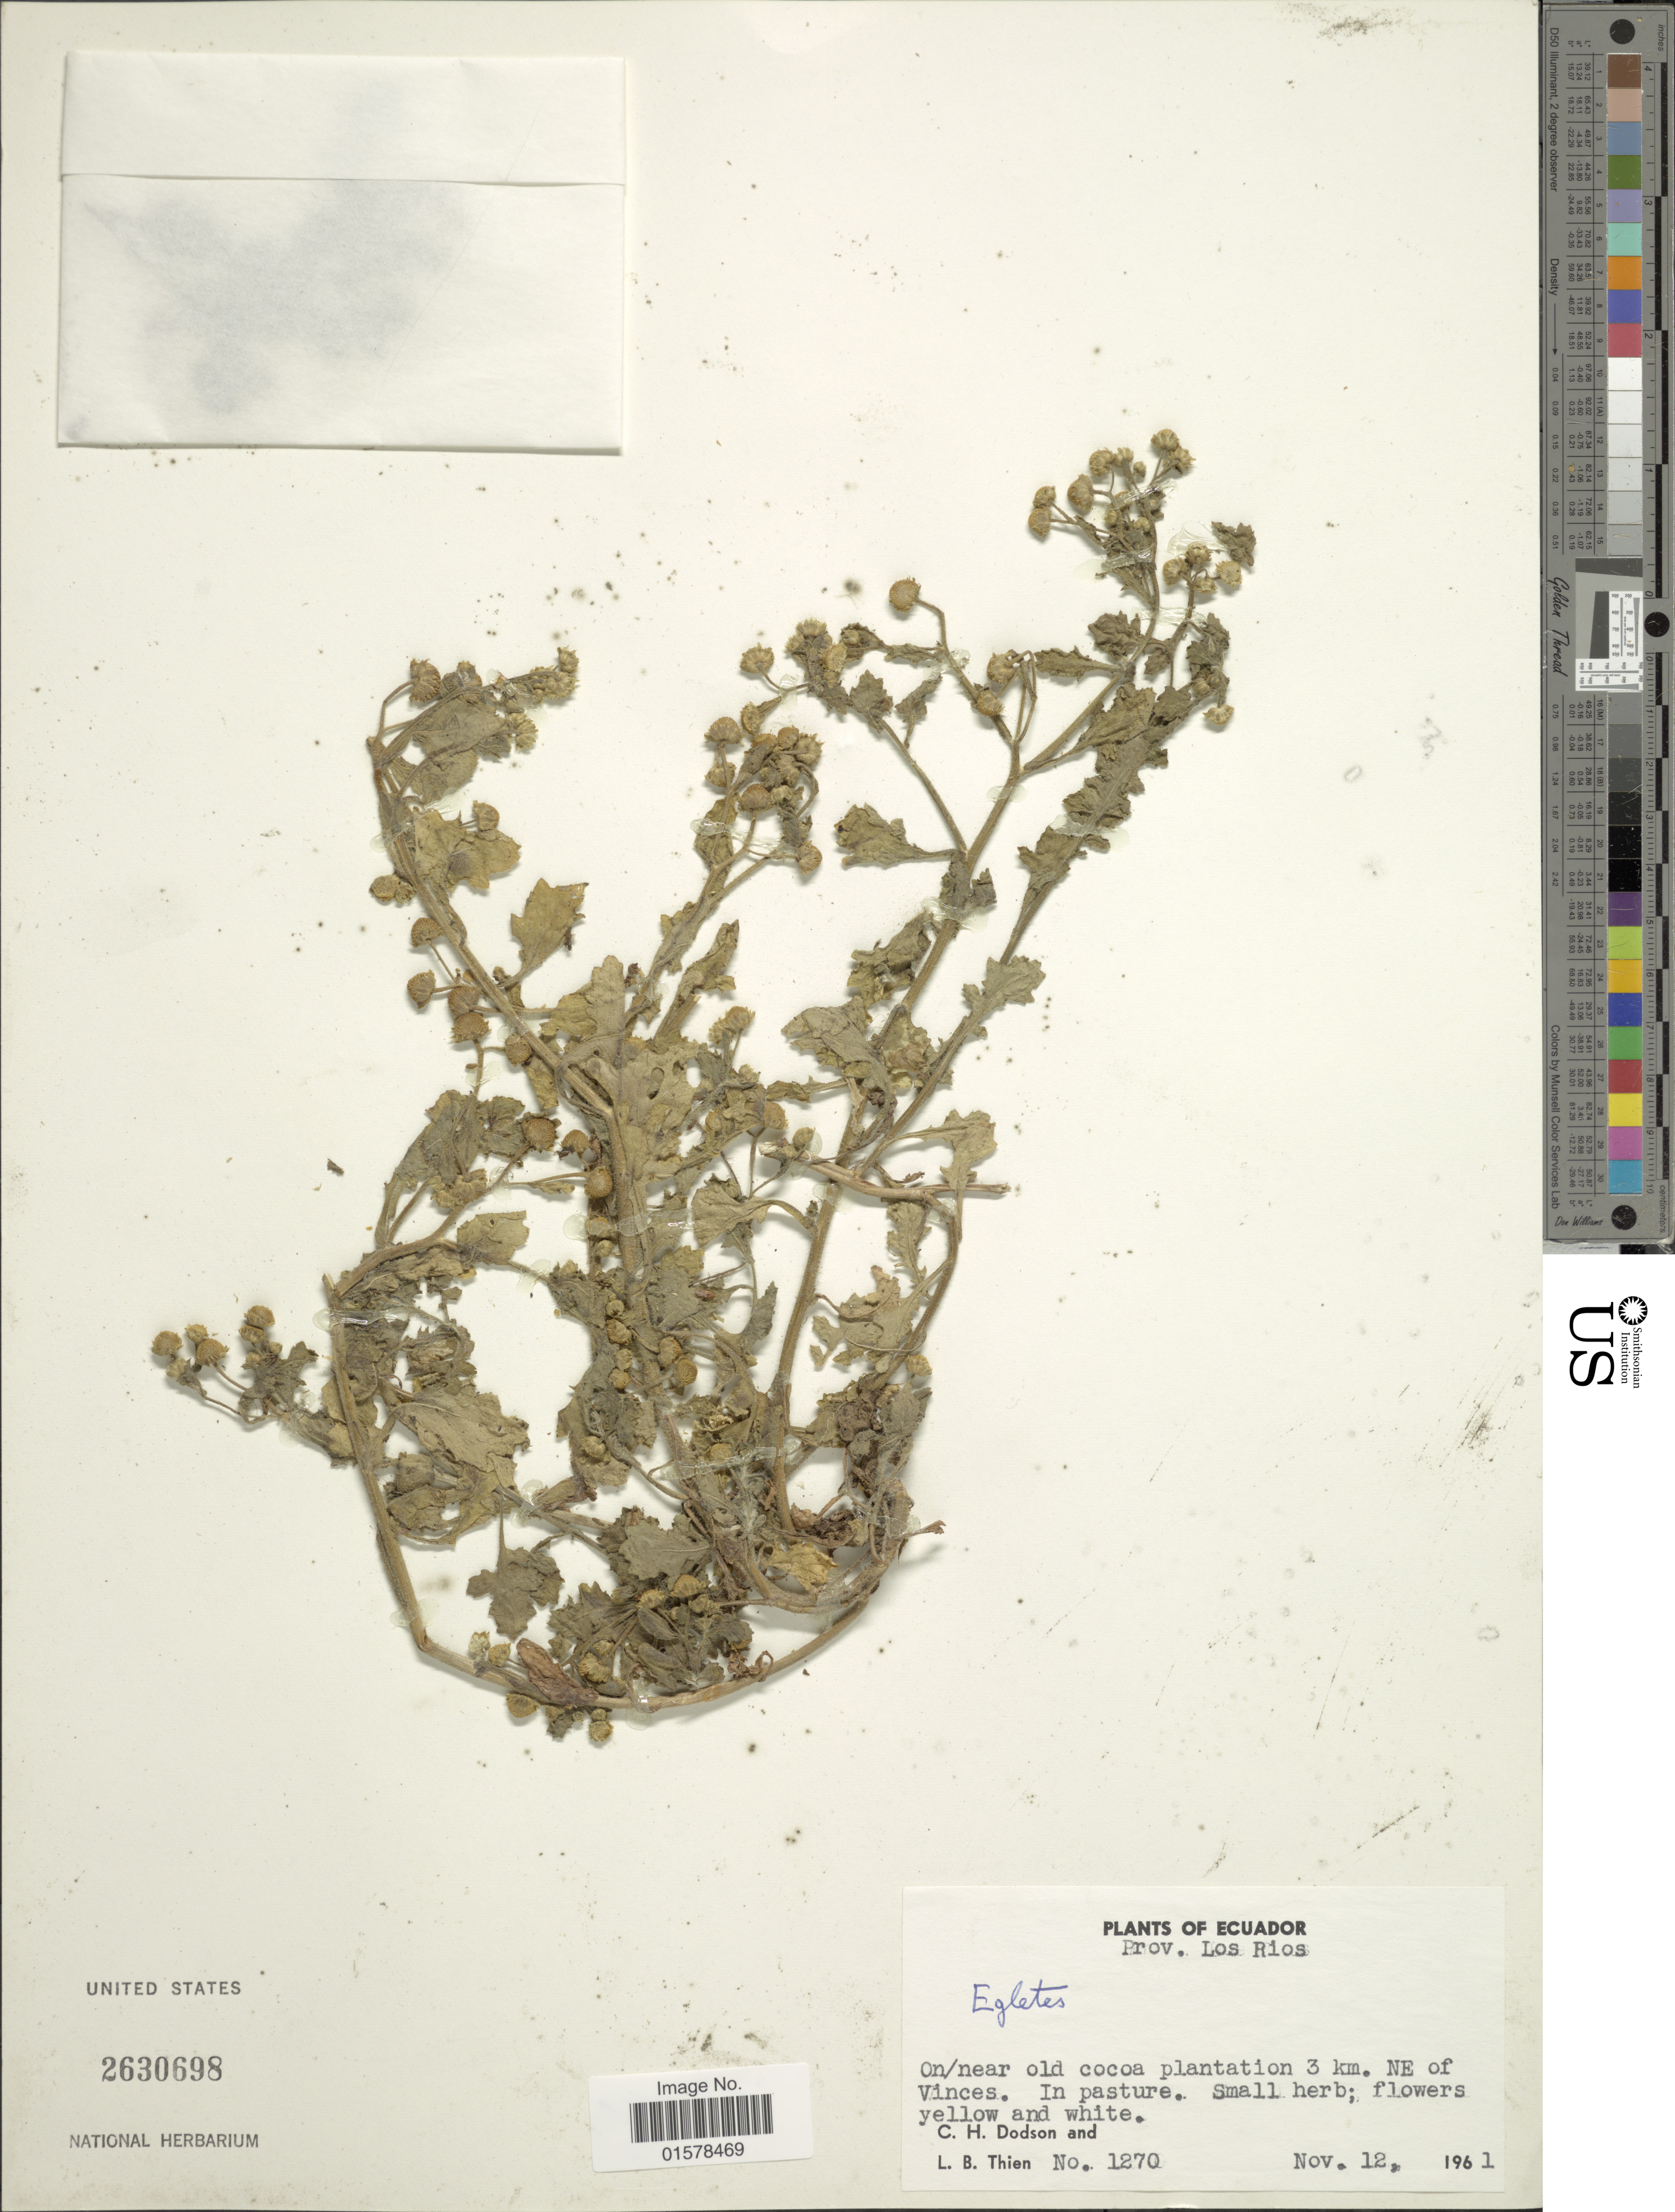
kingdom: Plantae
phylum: Tracheophyta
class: Magnoliopsida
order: Asterales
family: Asteraceae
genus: Egletes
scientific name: Egletes sp.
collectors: C. H. Dodson & L. Thien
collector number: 1270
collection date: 1961-11-12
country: Ecuador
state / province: Los Ríos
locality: Ecuador. Prov. Los Ríos. On/near old cocoa plantation 3 km. NE of Vinces.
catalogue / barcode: US 2630698